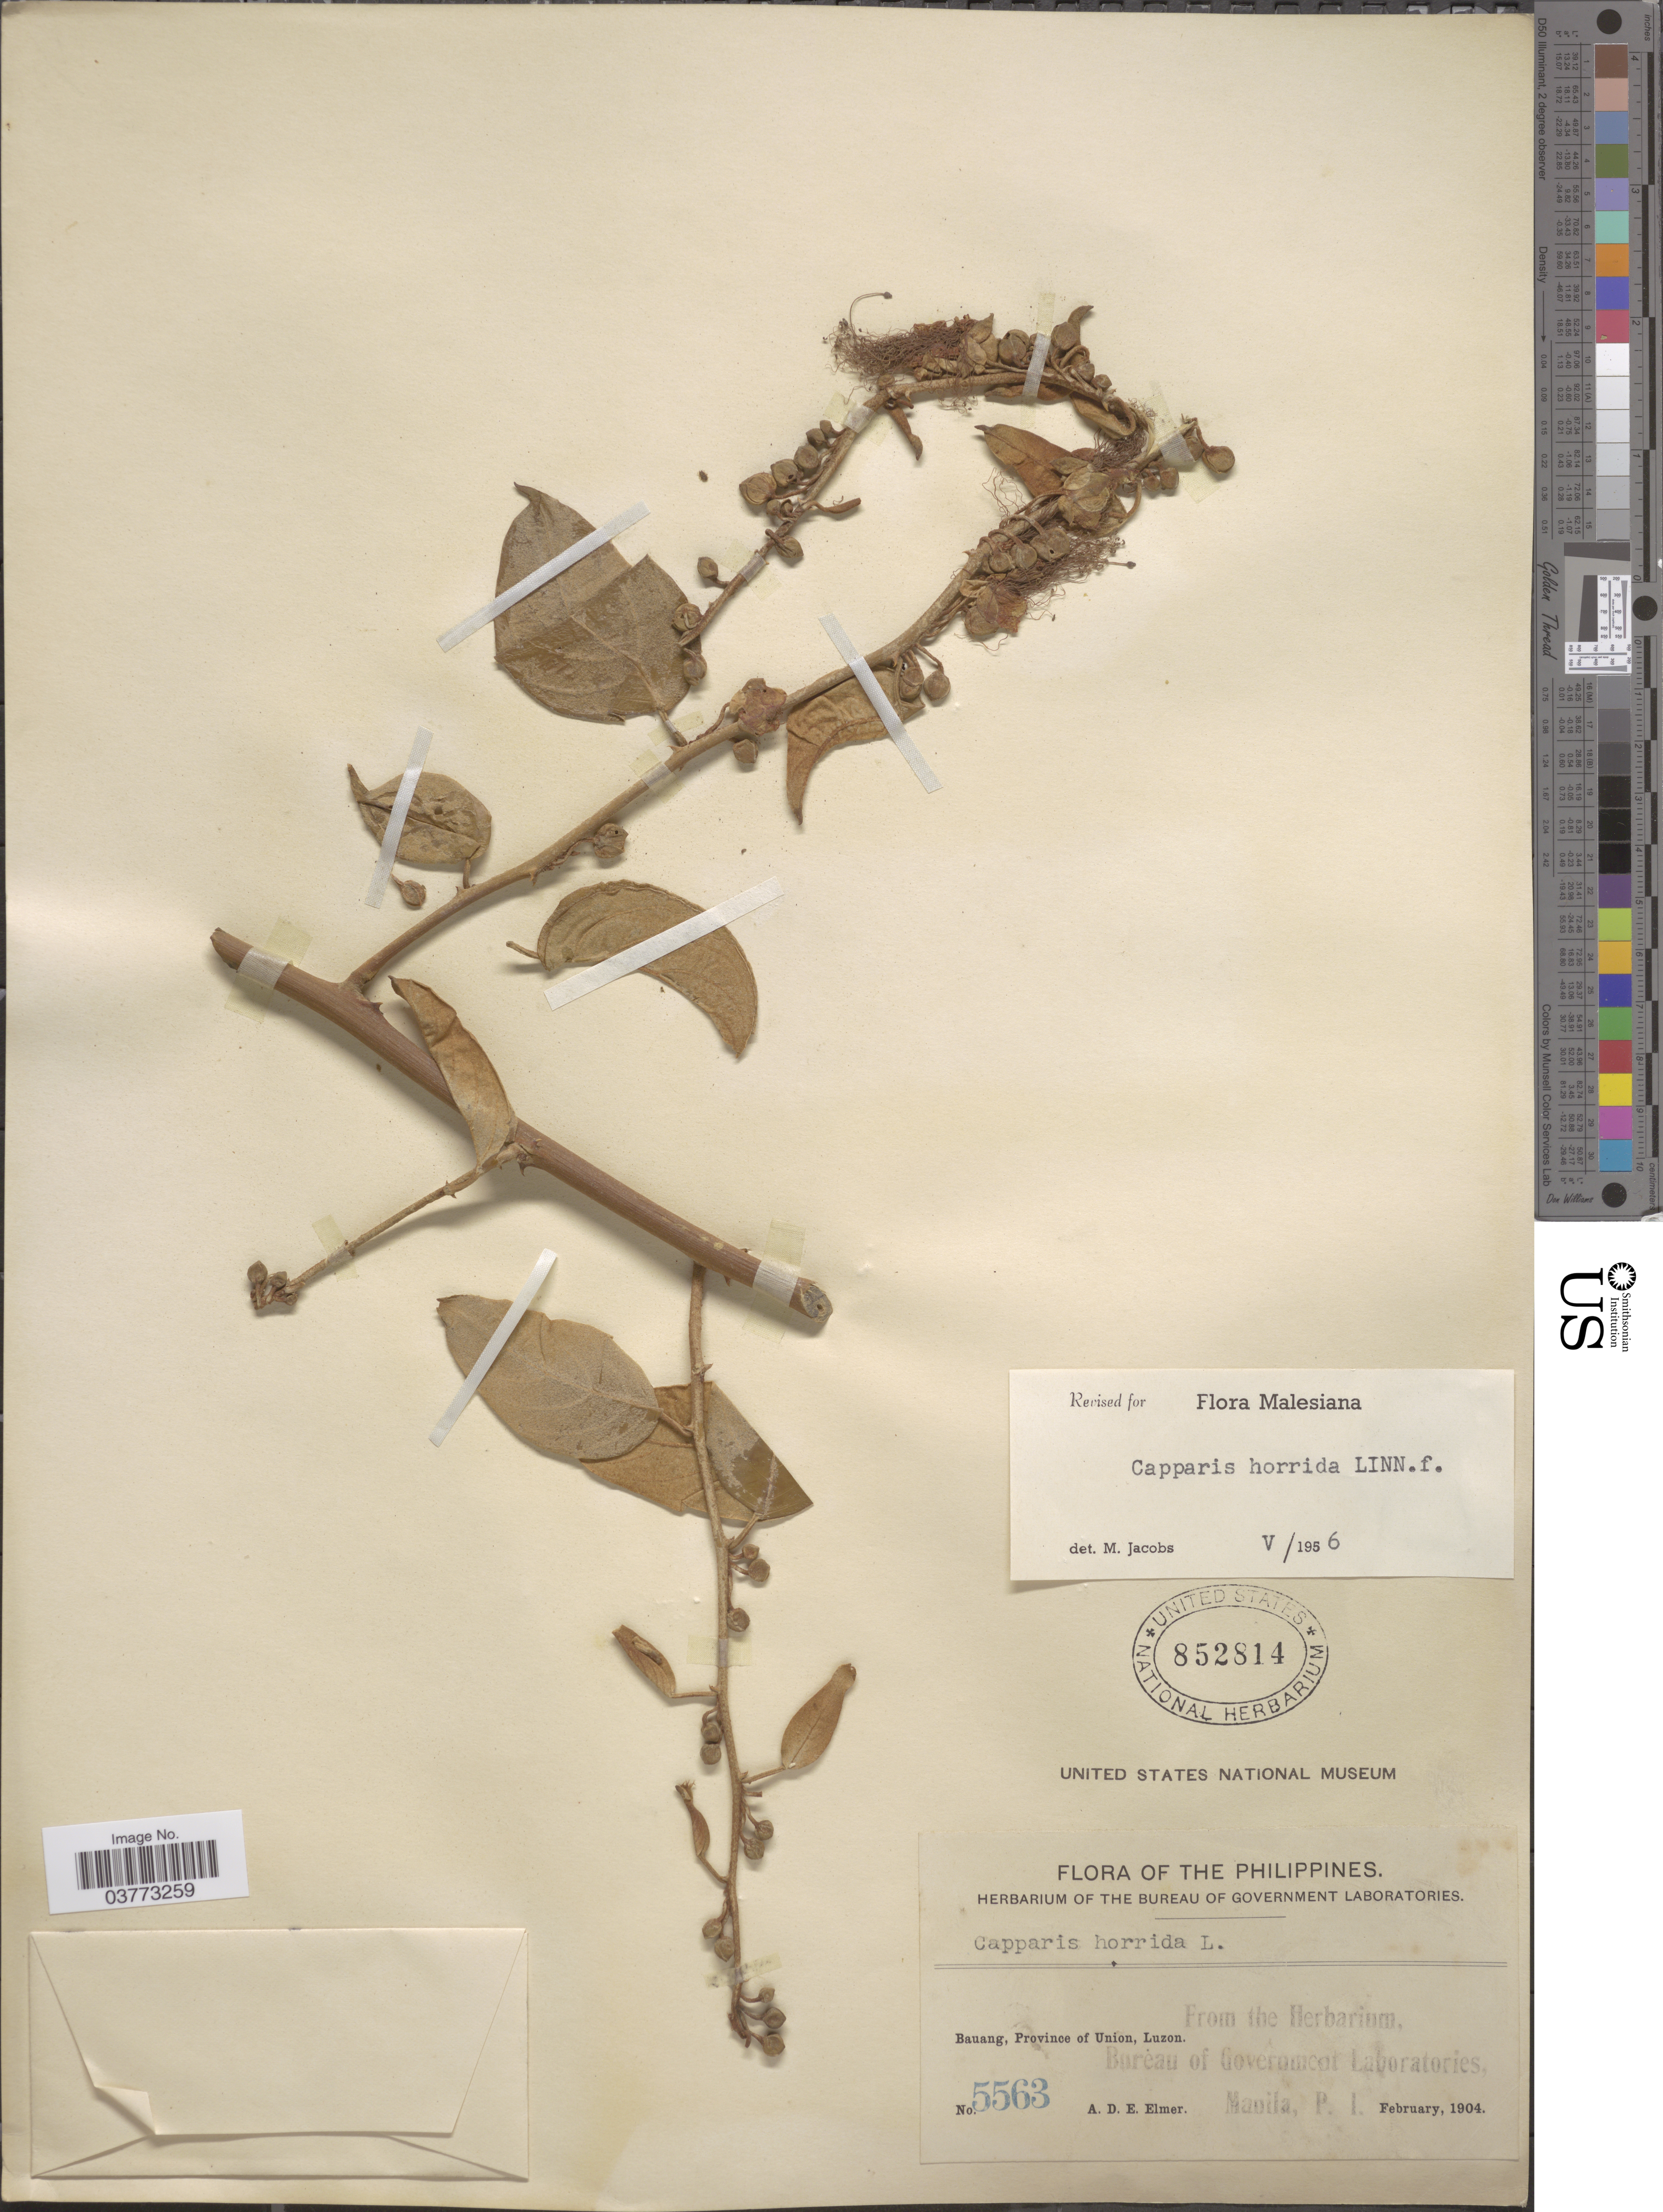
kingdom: Plantae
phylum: Tracheophyta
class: Magnoliopsida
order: Brassicales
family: Capparaceae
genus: Capparis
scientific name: Capparis horrida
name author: L. f.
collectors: A. D. E. Elmer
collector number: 5563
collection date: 1904-02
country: Philippines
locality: The Philippines. Bauang, Province of Union, Luzon.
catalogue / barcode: US 852814